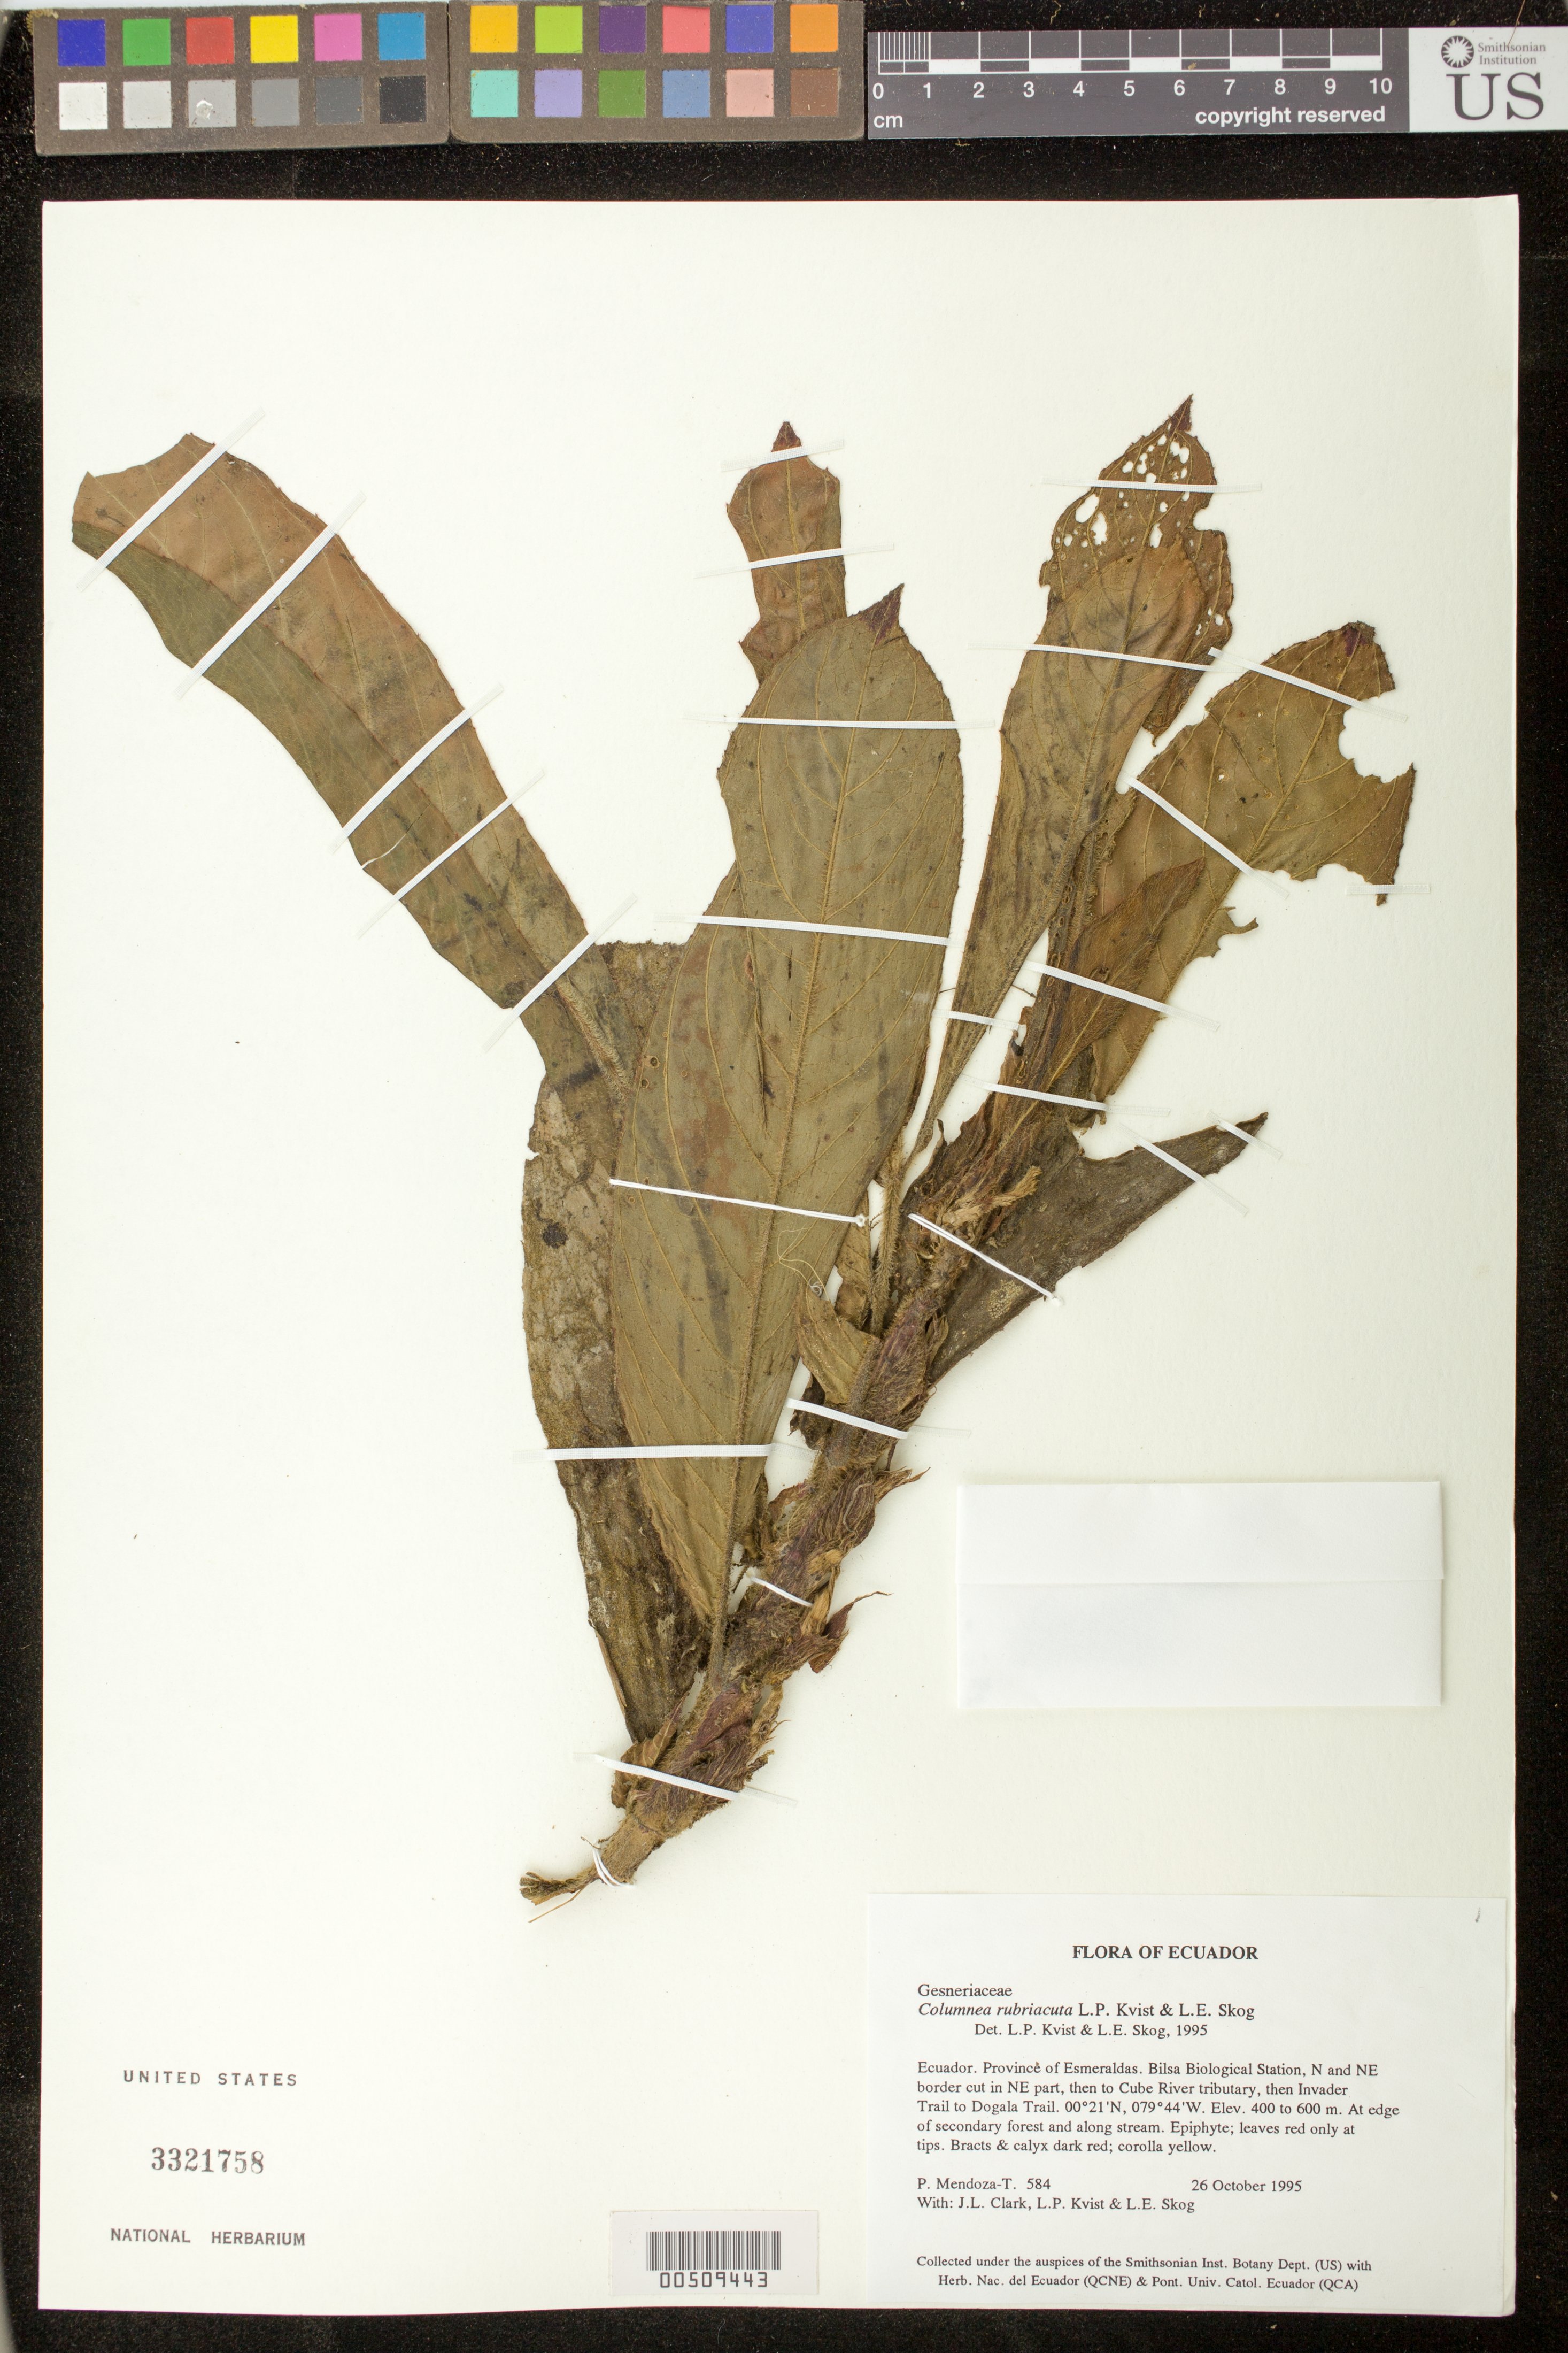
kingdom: Plantae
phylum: Tracheophyta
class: Magnoliopsida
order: Lamiales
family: Gesneriaceae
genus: Columnea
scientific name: Columnea rubriacuta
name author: (Wiehler) L.P. Kvist & L.E. Skog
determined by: Skog, Laurence E.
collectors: P. Mendoza-T., J. L. Clark, L. P. Kvist & L. E. Skog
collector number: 584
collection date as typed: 26 Oct 1995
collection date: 1995-10-26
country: Ecuador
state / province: Esmeraldas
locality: Bilsa Biological Station, N and NE border cut in NE part, then to Cube River tributary, then Invader Trail to Dogala Trail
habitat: At edge of secondary forest and along stream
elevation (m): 400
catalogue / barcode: US 3321758